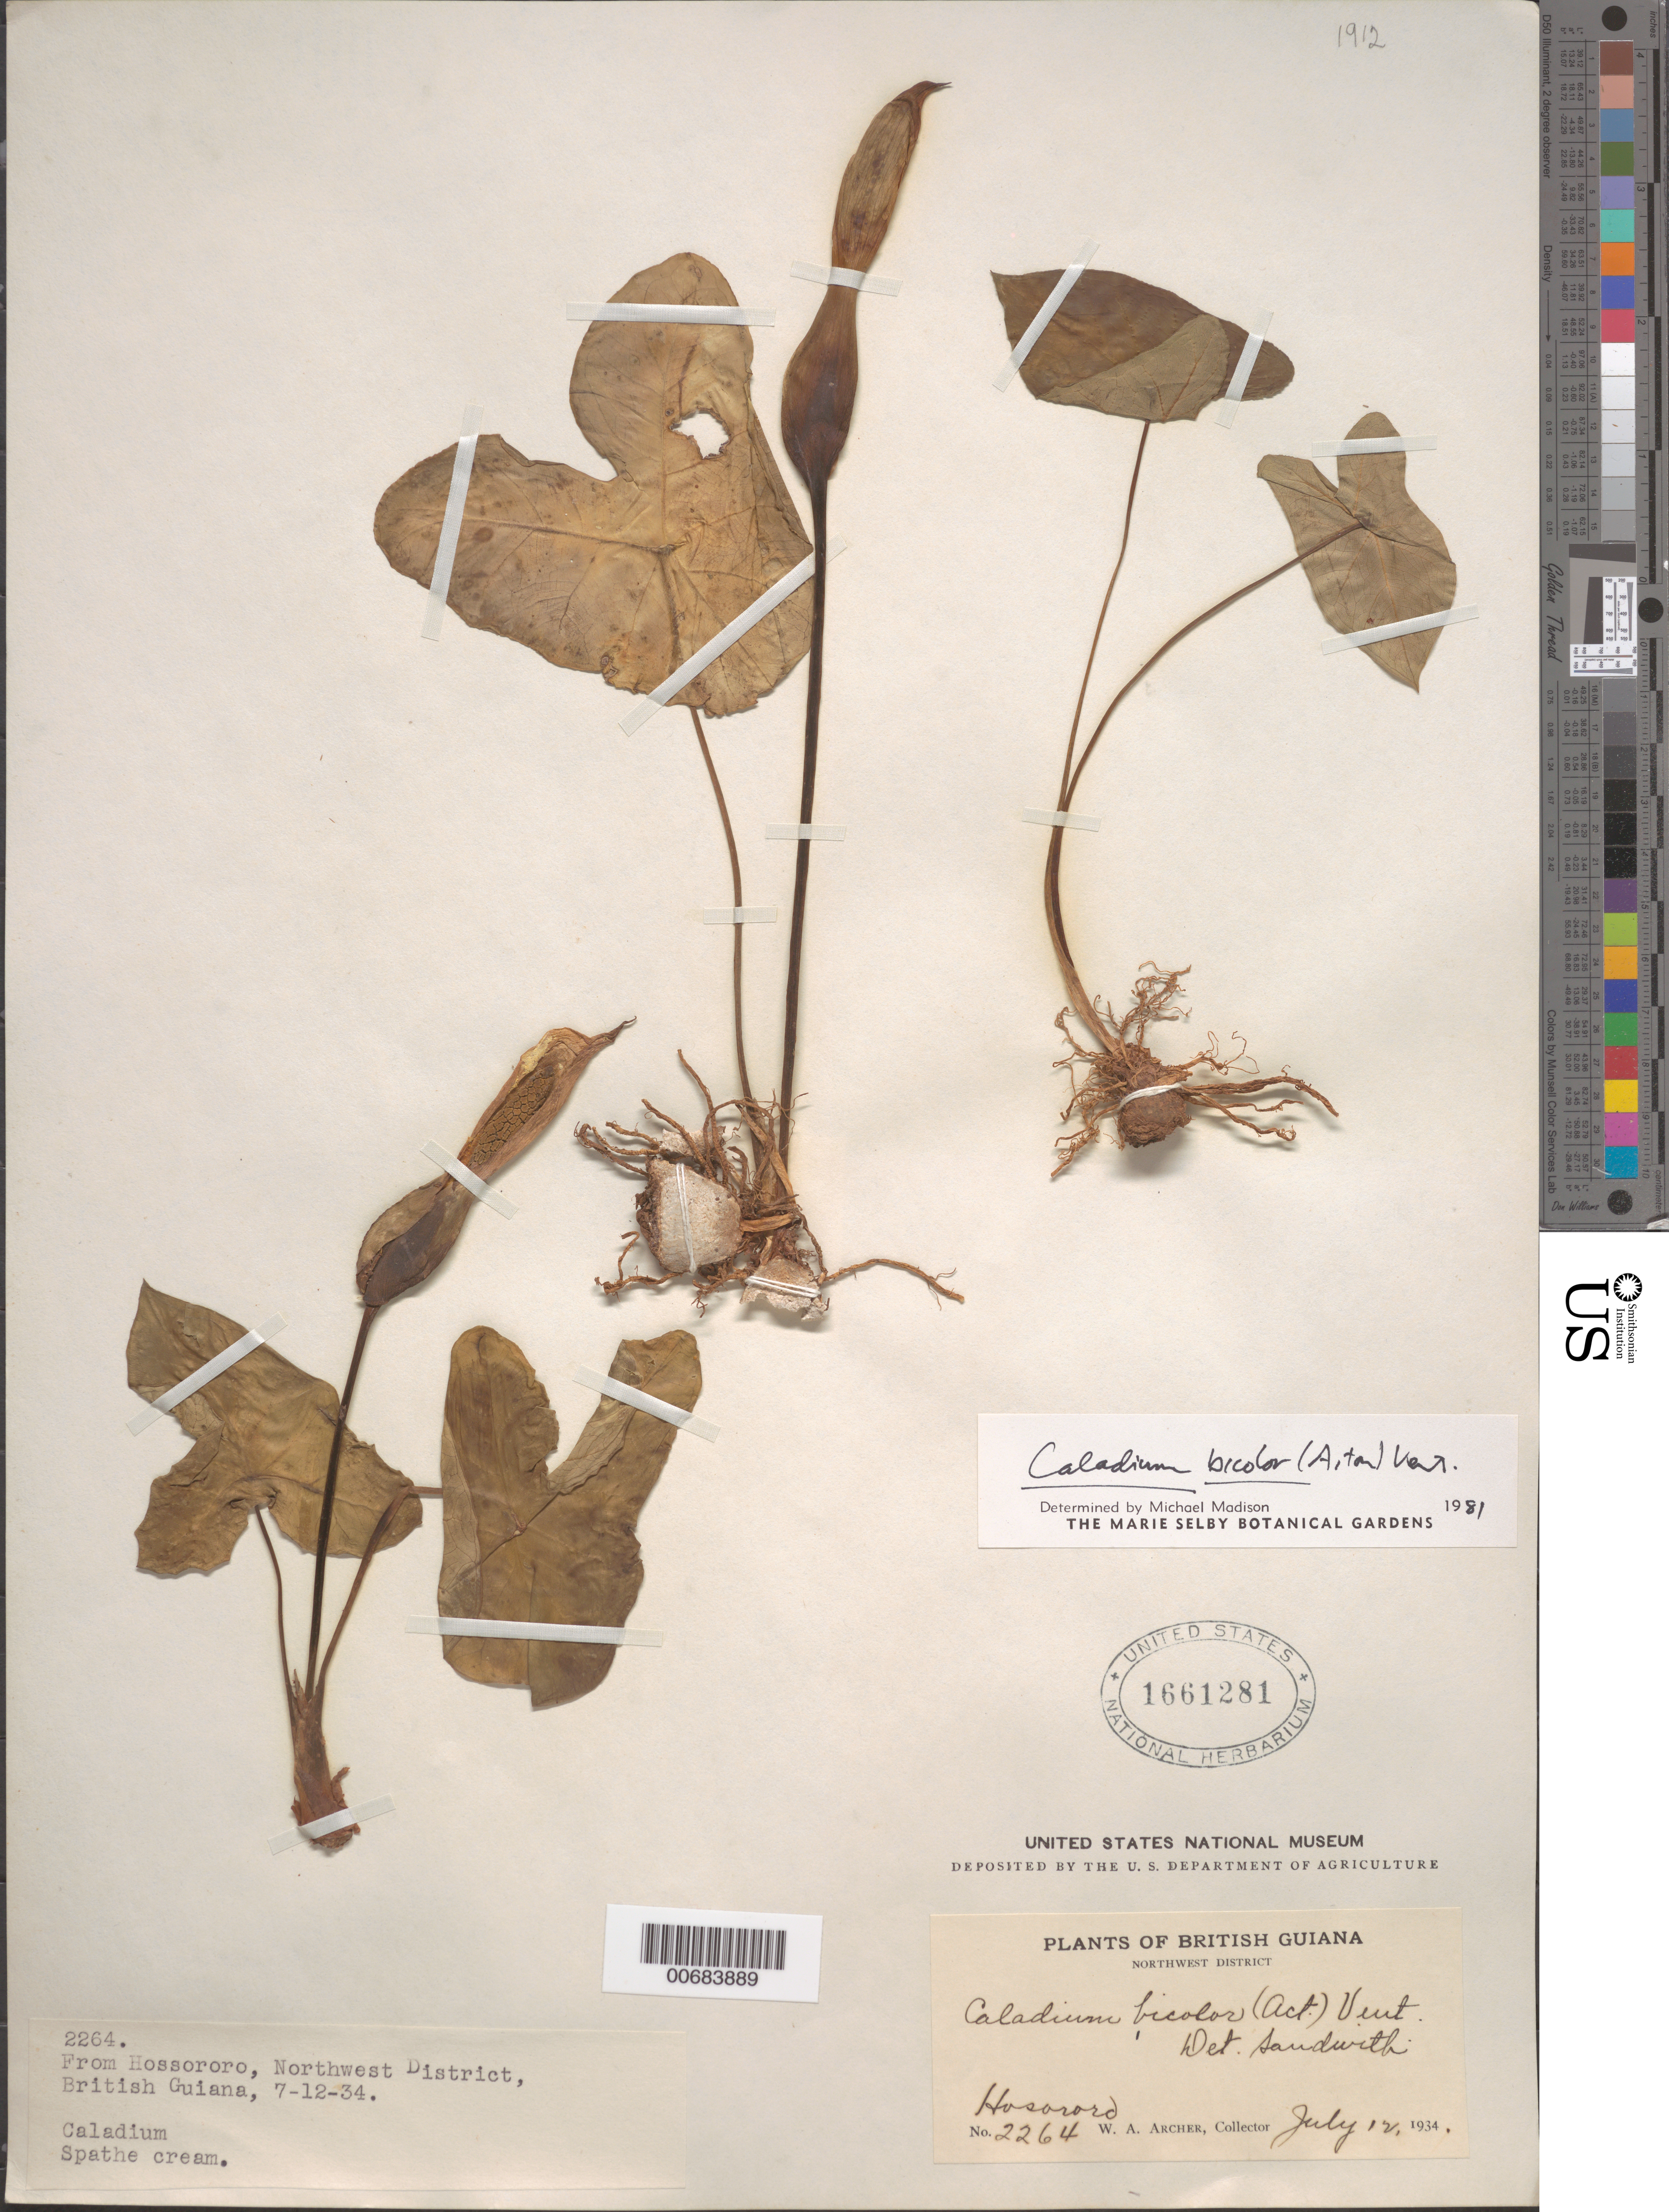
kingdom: Plantae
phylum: Tracheophyta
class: Liliopsida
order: Alismatales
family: Araceae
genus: Caladium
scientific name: Caladium bicolor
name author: (Aiton) Vent.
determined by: Madison, Michael T.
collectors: W. A. Archer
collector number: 2264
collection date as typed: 12-Jul-34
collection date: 1934-07-12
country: Guyana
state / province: Barima-Waini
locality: Hosororo, NW Dist.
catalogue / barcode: US 1661281